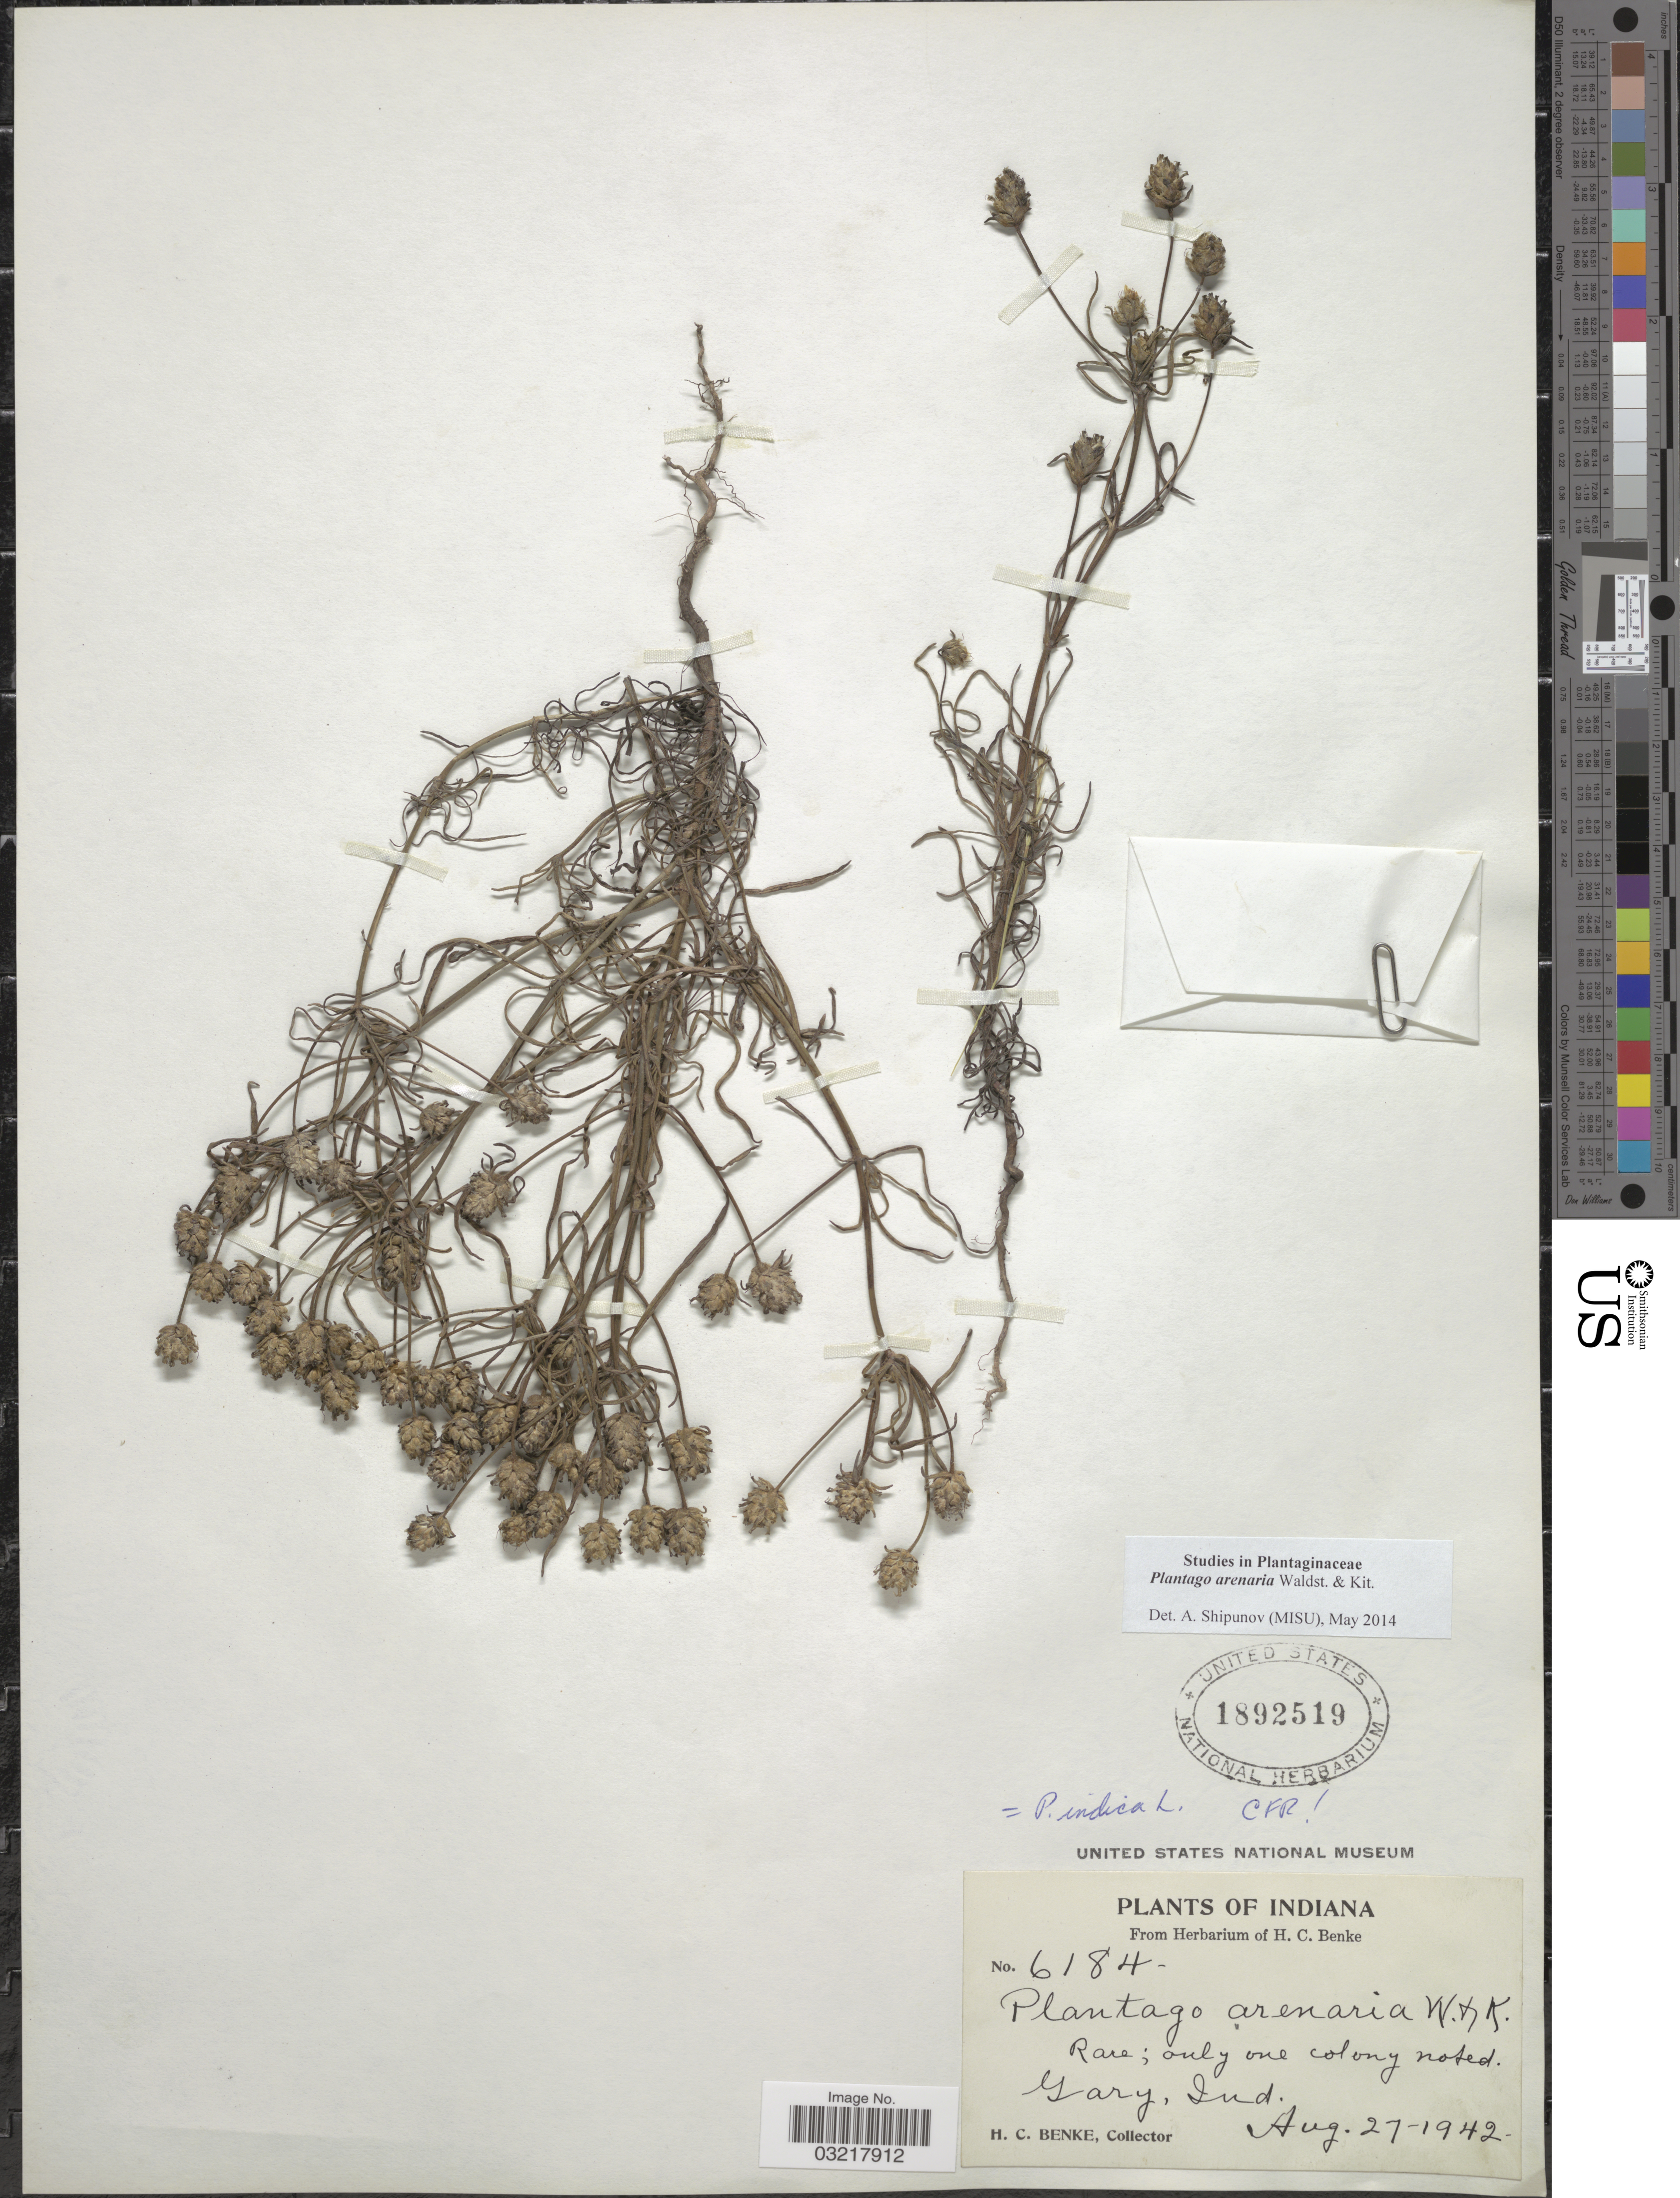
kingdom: Plantae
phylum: Tracheophyta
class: Magnoliopsida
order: Lamiales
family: Plantaginaceae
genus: Plantago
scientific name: Plantago arenaria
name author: Waldst. & Kit.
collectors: H. Benke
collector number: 6184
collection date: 1942-08-27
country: United States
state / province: Indiana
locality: Gary, Ind.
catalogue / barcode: US 1892519